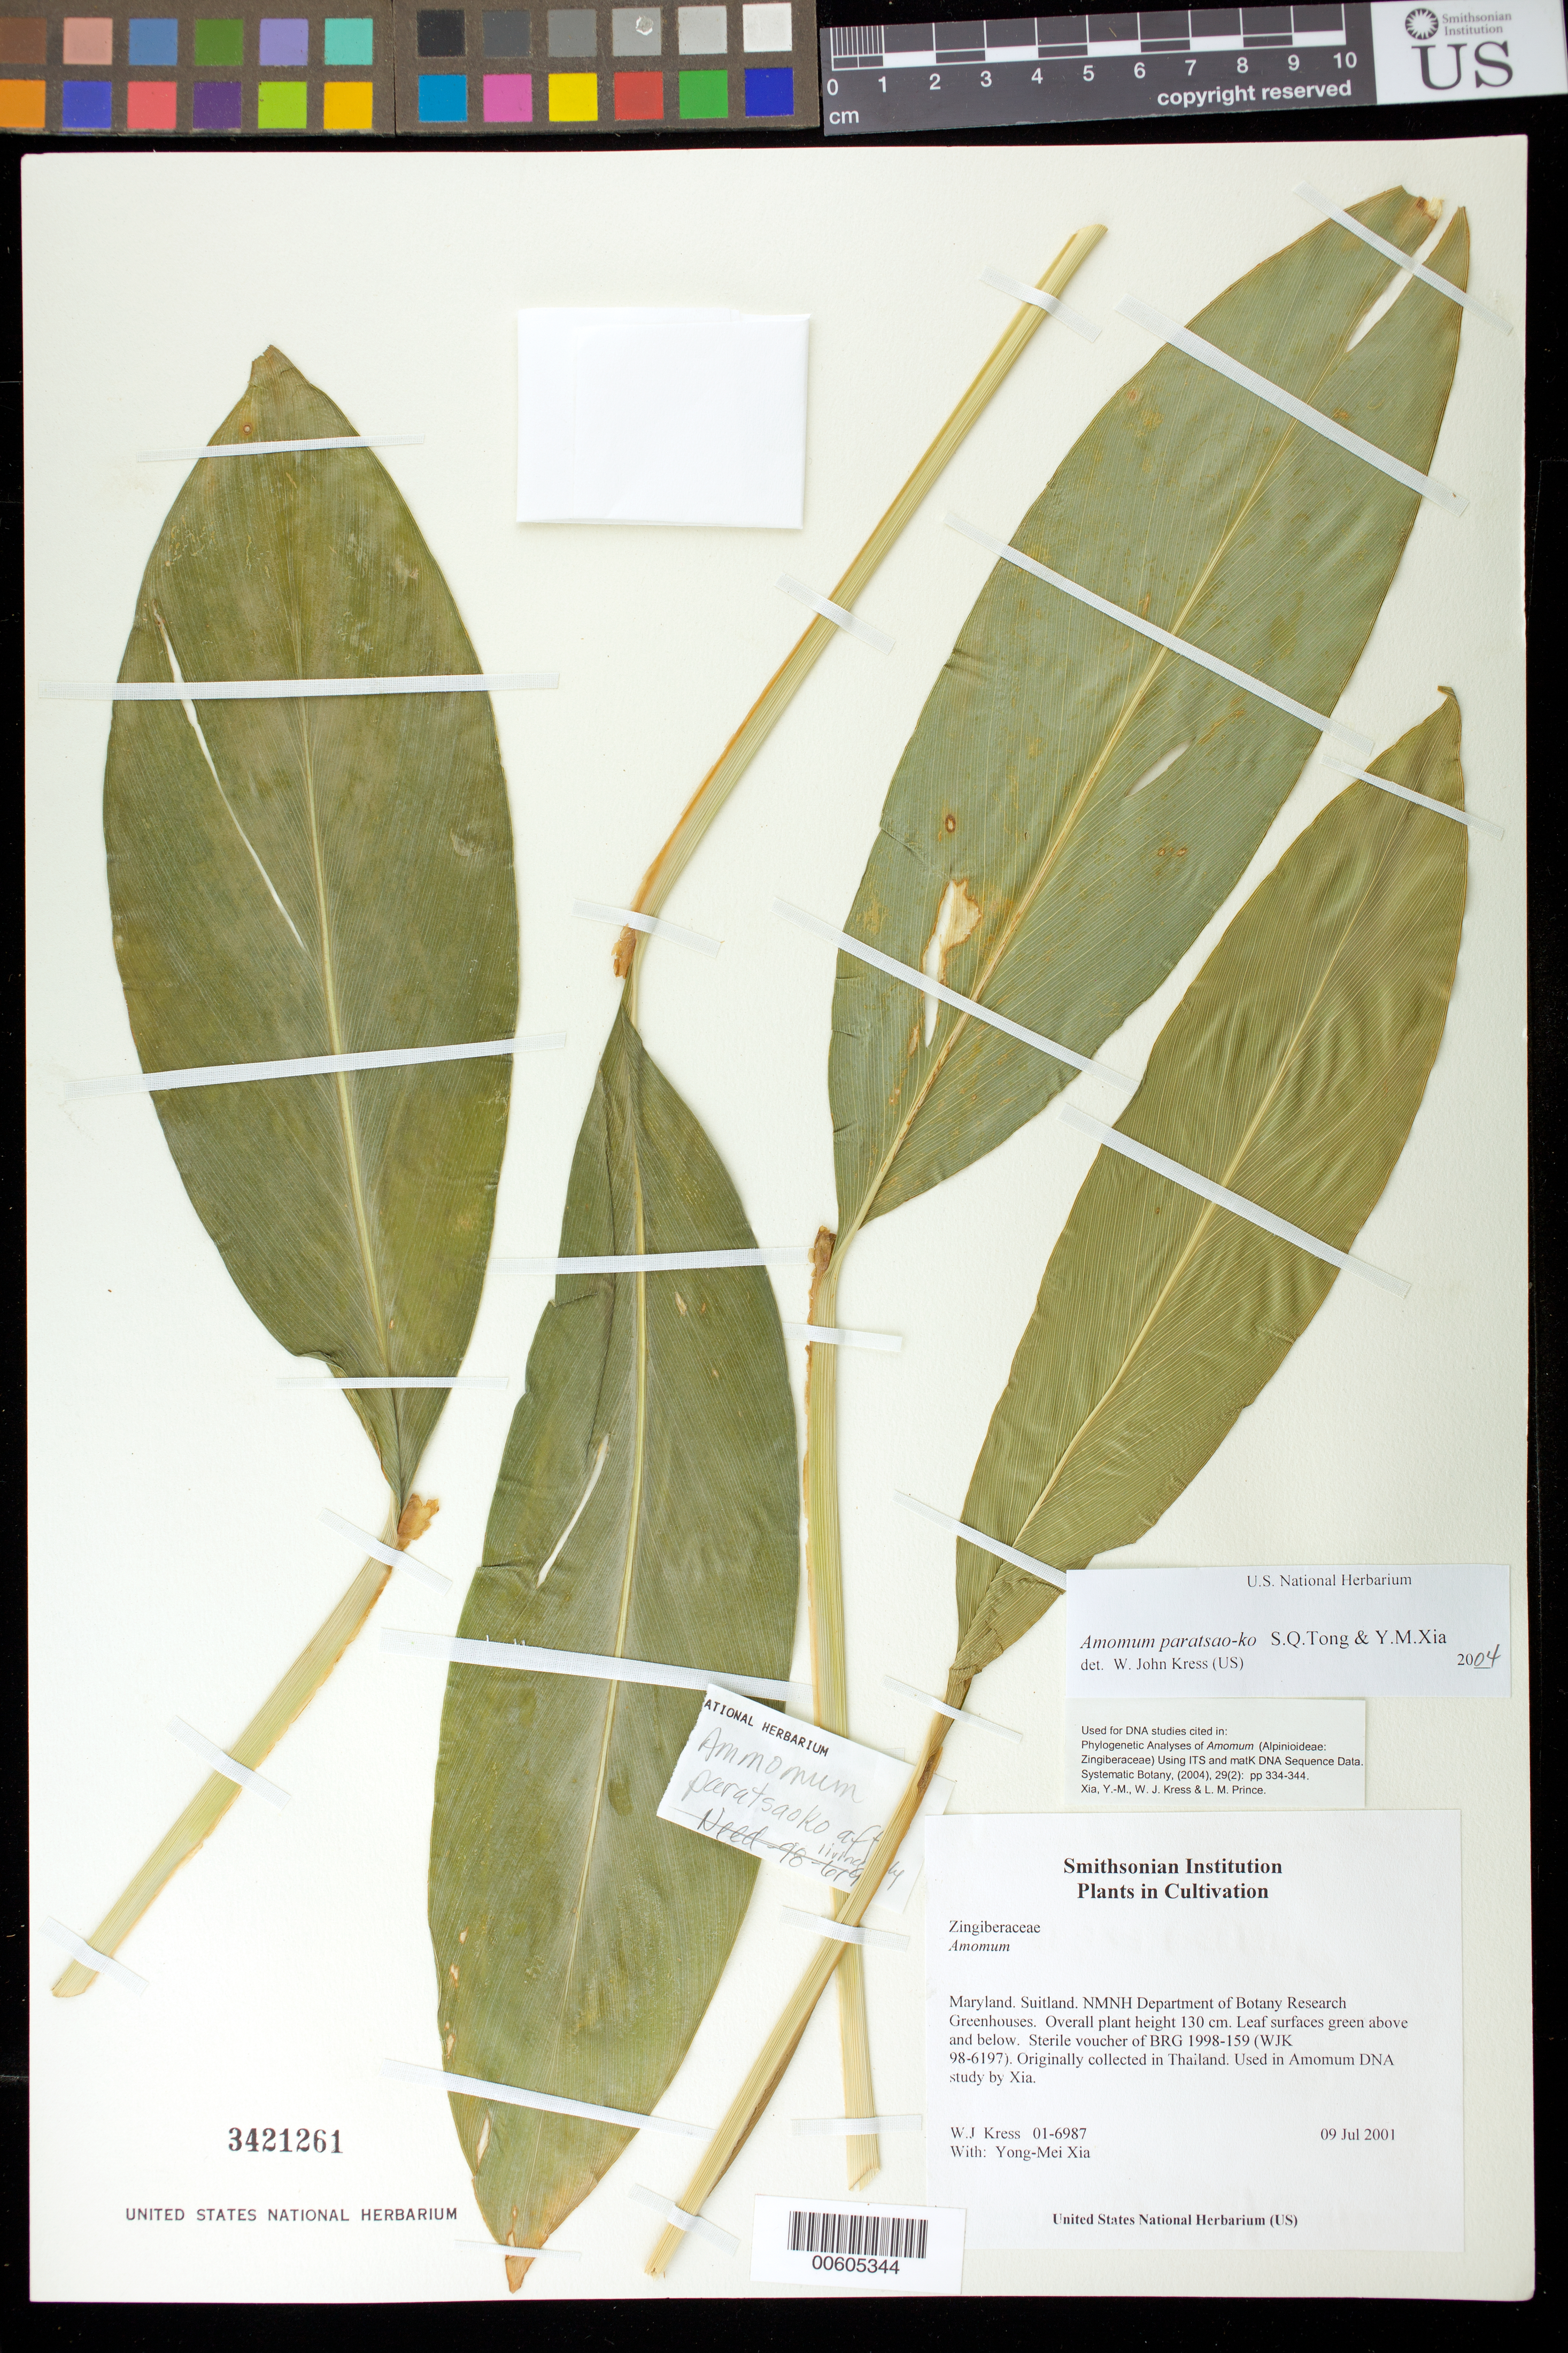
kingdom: Plantae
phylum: Tracheophyta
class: Liliopsida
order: Zingiberales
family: Zingiberaceae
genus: Amomum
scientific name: Amomum paratsao-ko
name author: S.Q. Tong & Y.M. Xia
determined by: Kress, W. J., (US), Smithsonian Institution - National Museum of Natural History (UNITED STATES)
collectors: W. J. Kress & Y. M. Xia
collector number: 01-6987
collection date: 2001-07-09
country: United States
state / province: Maryland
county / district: Prince George's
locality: NMNH Botany Research Greenhouses. Suitland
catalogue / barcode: US 3421261